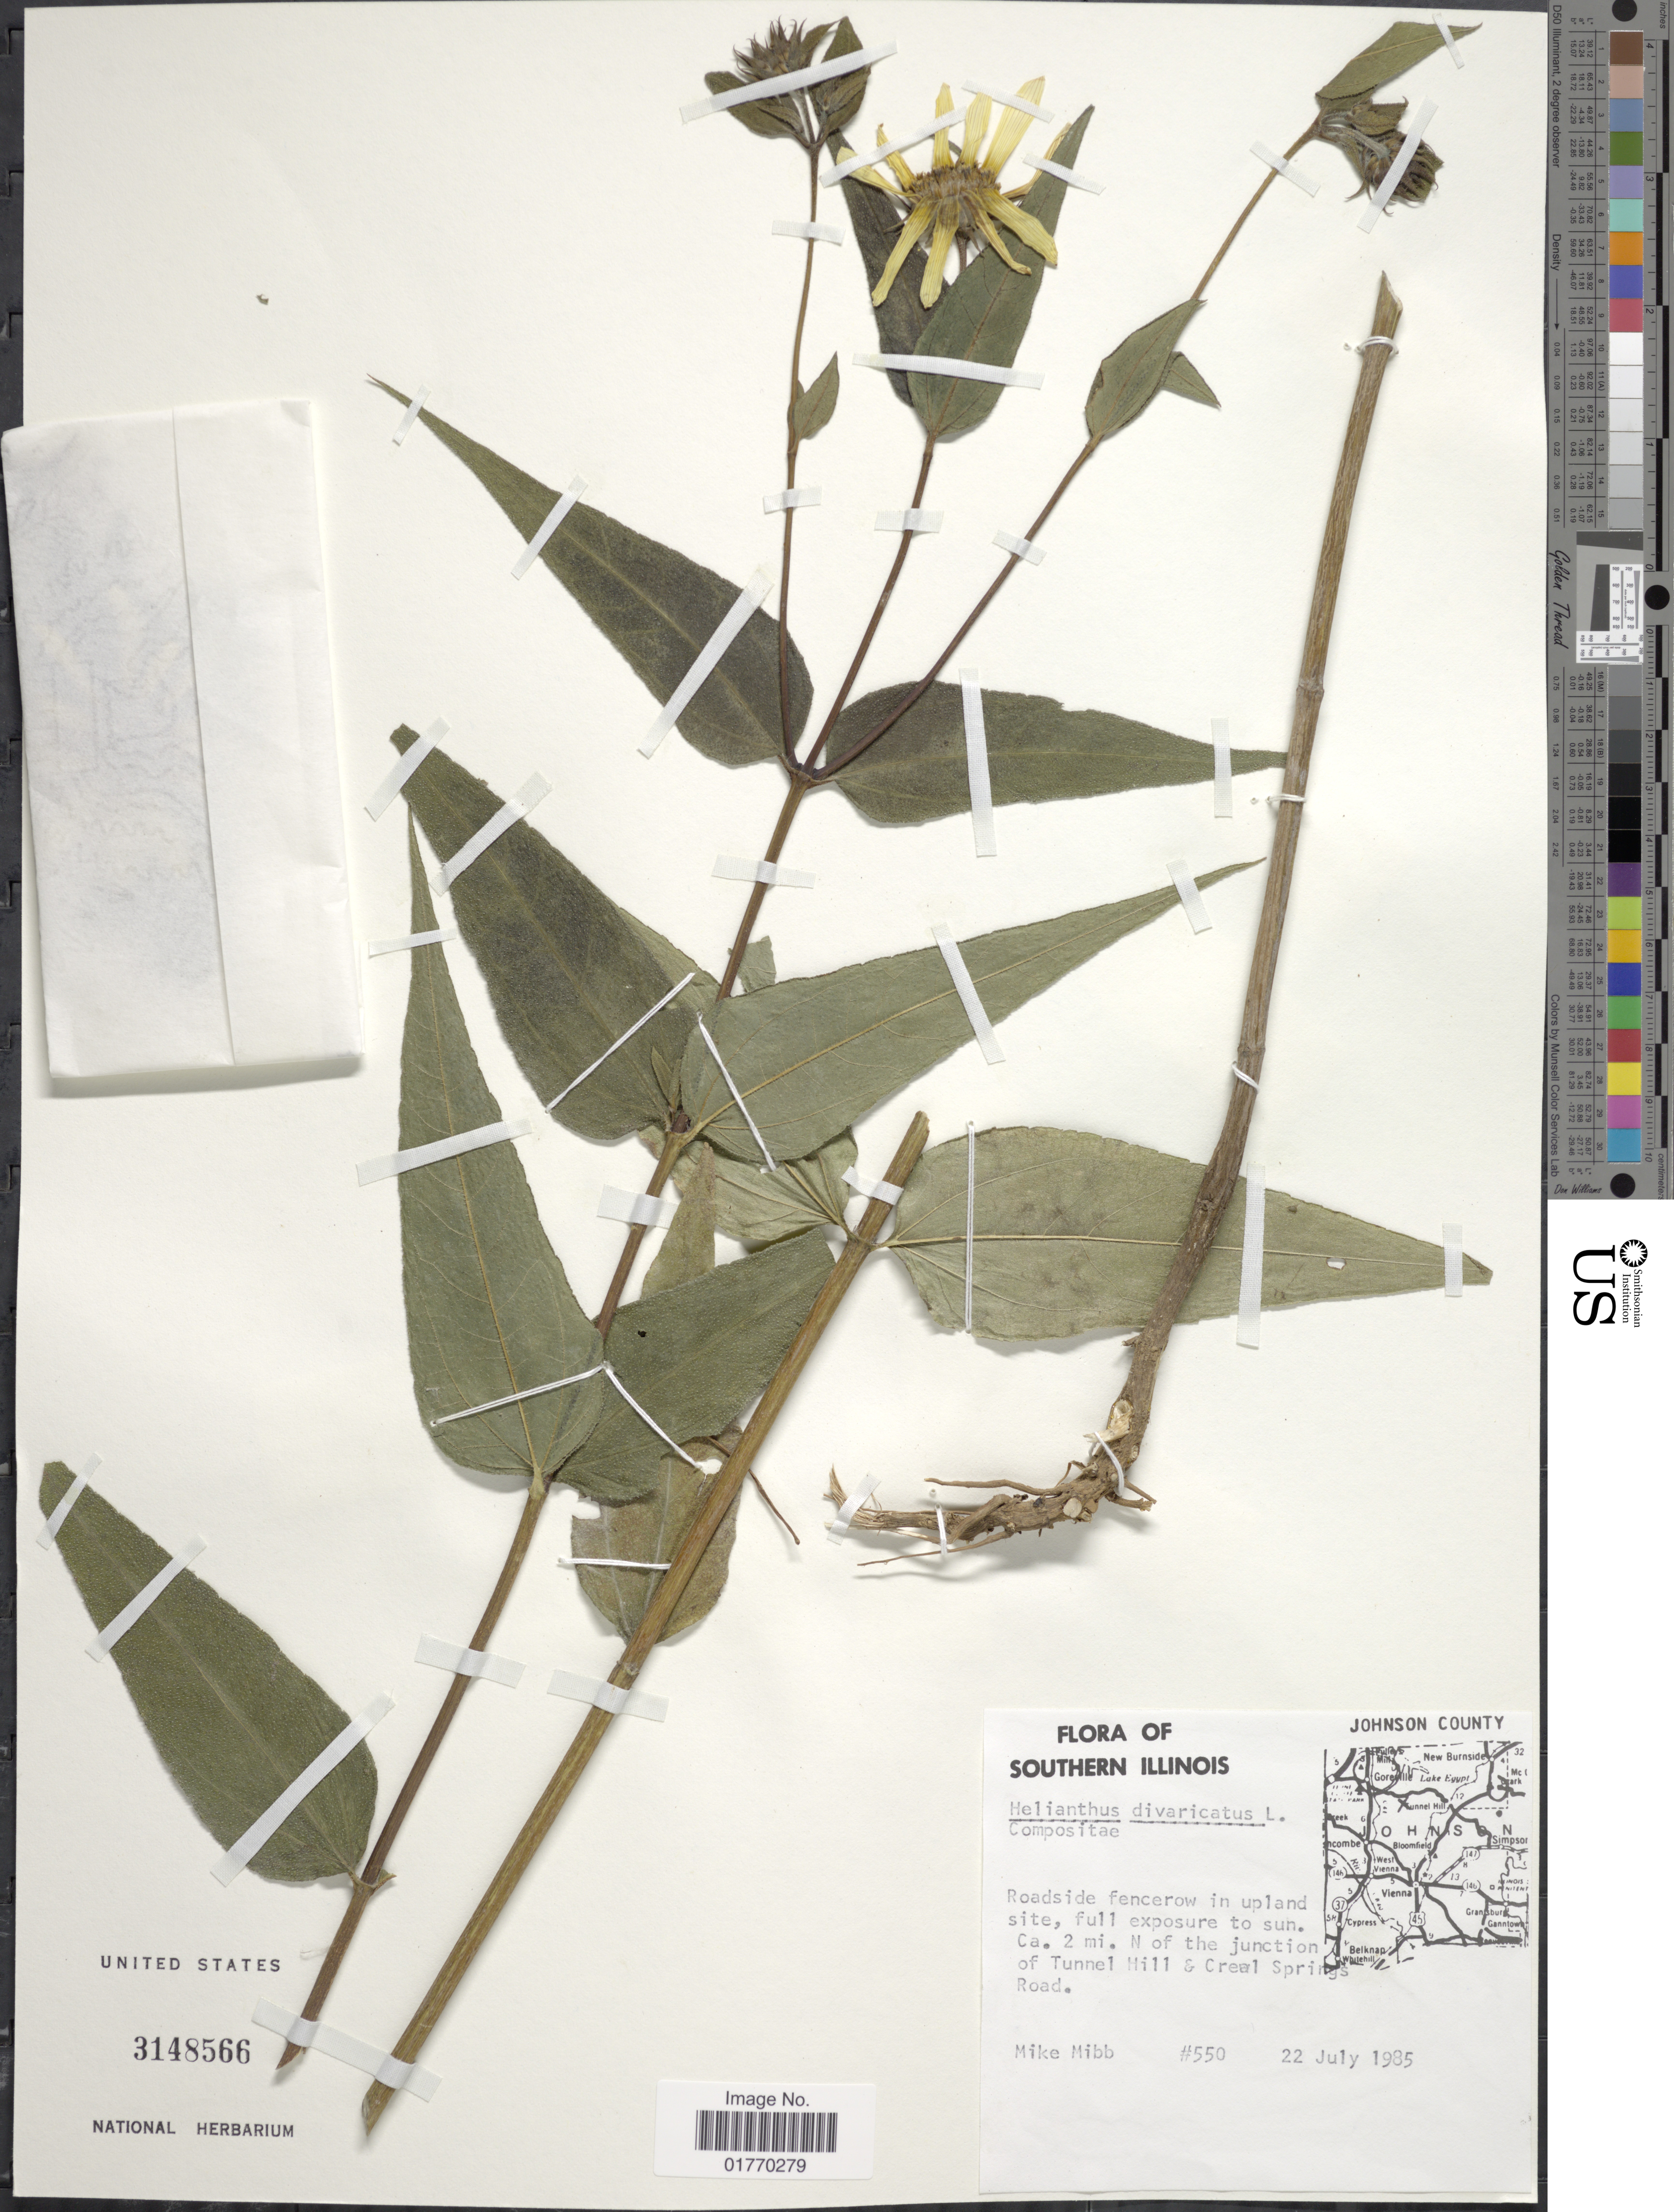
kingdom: Plantae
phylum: Tracheophyta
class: Magnoliopsida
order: Asterales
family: Asteraceae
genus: Helianthus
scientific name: Helianthus divaricatus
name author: L.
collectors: M. Mibb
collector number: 550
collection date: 1985-07-22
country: United States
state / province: Illinois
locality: Southern Illinois, Roadside fencerow in upland site, full exposure to sun, 2 mi. N of the junction of Tunnerl Hill & Creal Springs Road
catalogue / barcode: US 3148566